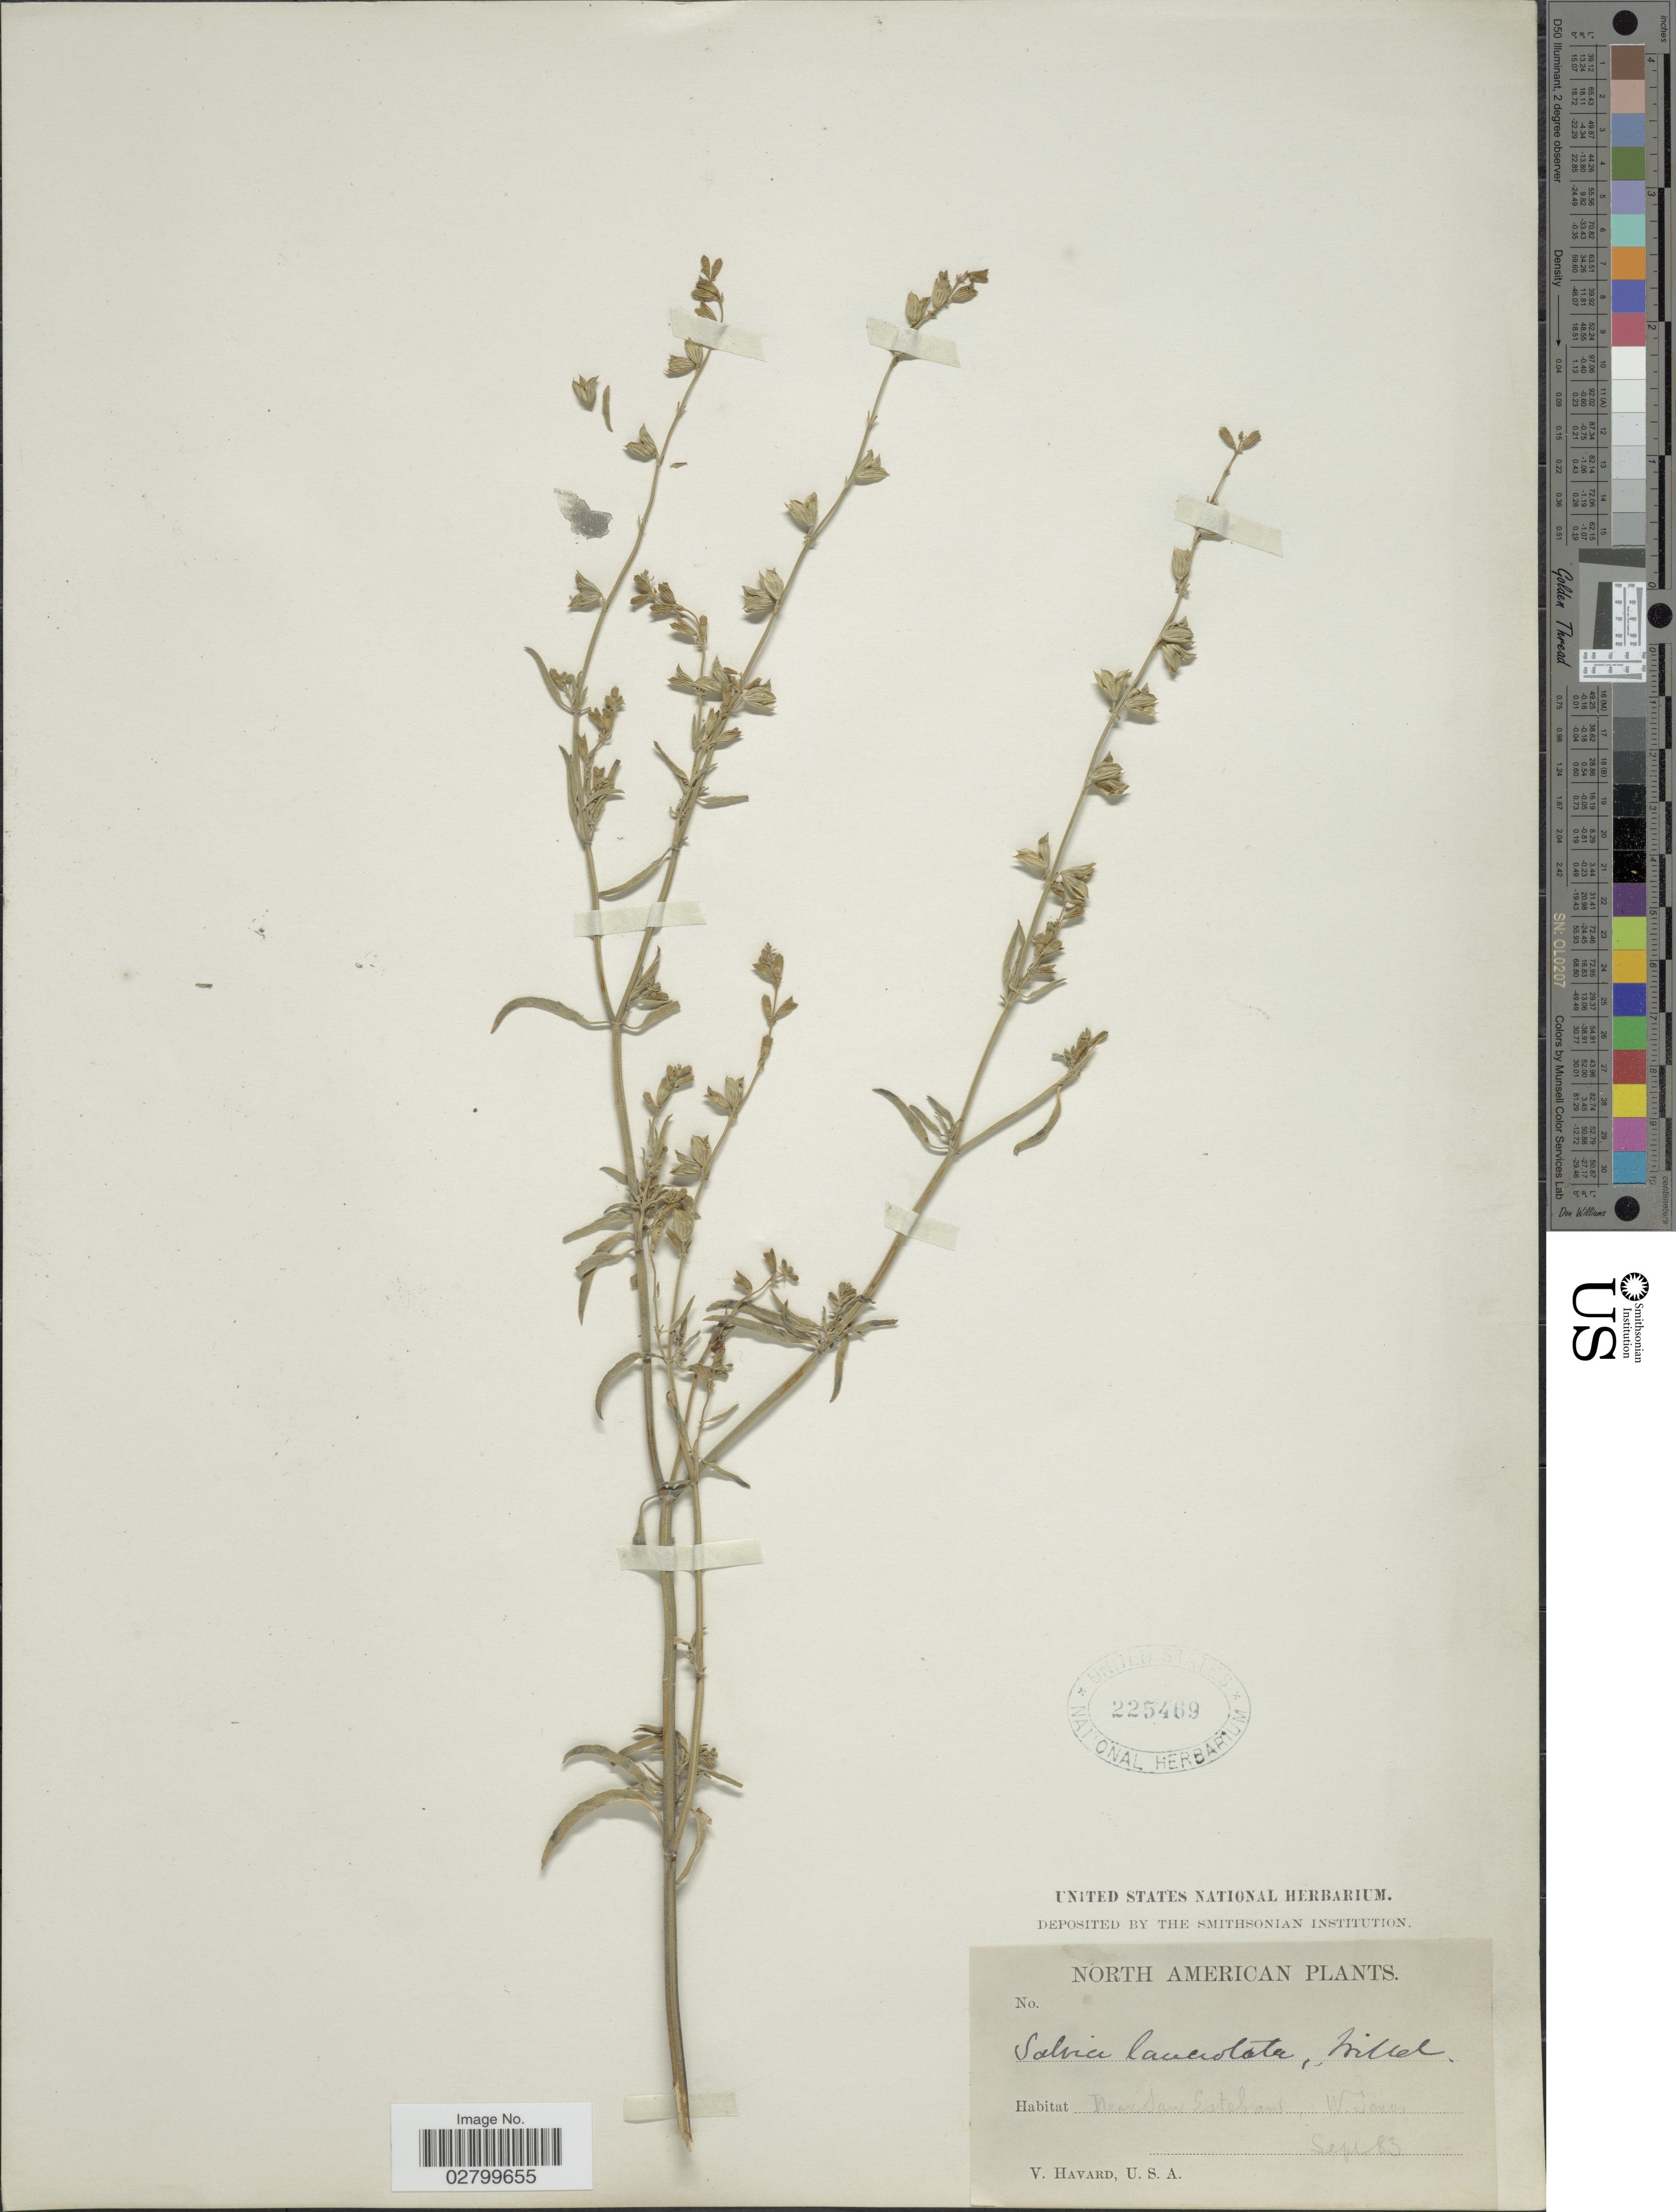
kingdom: Plantae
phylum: Tracheophyta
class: Magnoliopsida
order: Lamiales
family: Lamiaceae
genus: Salvia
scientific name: Salvia lanceolata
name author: Brouss.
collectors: V. Havard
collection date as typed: Transcribed d/m/y: /9/83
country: United States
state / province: Texas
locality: Near San Esteban, W. Texas.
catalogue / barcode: US 225469